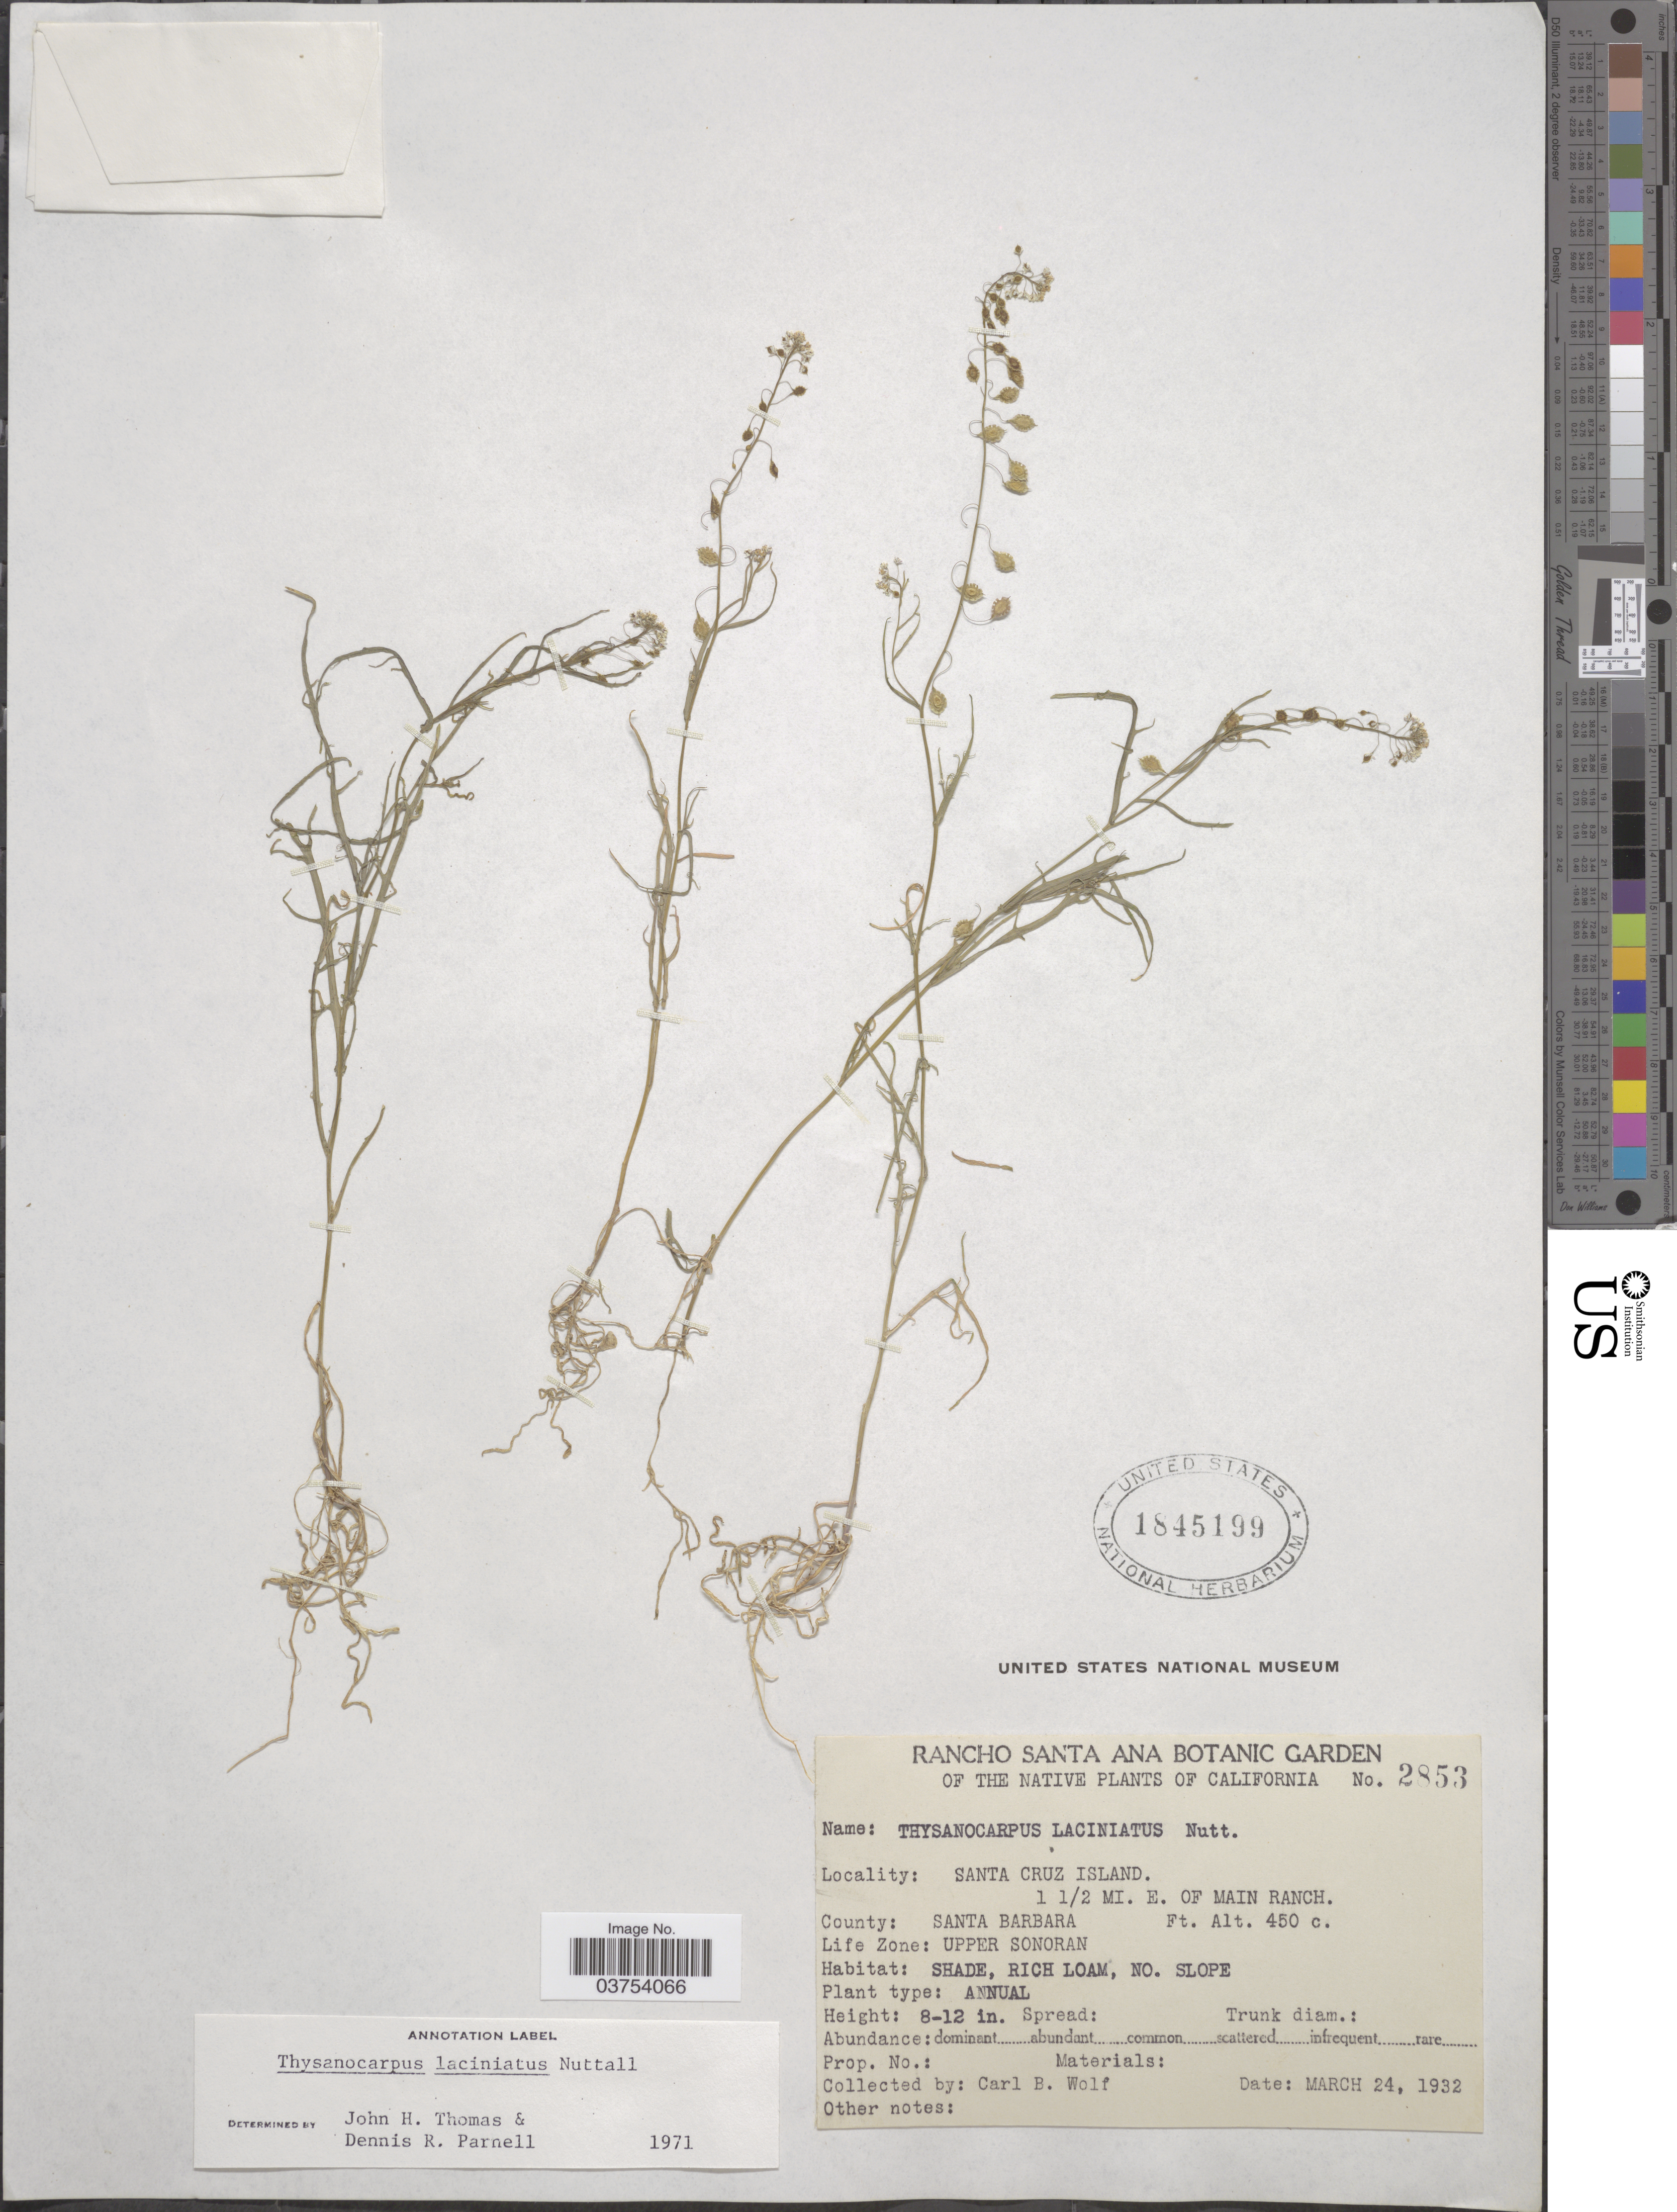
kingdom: Plantae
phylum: Tracheophyta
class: Magnoliopsida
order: Brassicales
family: Brassicaceae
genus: Thysanocarpus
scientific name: Thysanocarpus laciniatus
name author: Nutt. in Torr. & A. Gray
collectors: C. B. Wolf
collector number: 2853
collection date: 1932-03-24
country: United States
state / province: California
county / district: Santa Barbara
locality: Santa Cruz Island. 1½ mi. E. of Main Ranch. County: Santa Barbara.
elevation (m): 137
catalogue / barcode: US 1845199